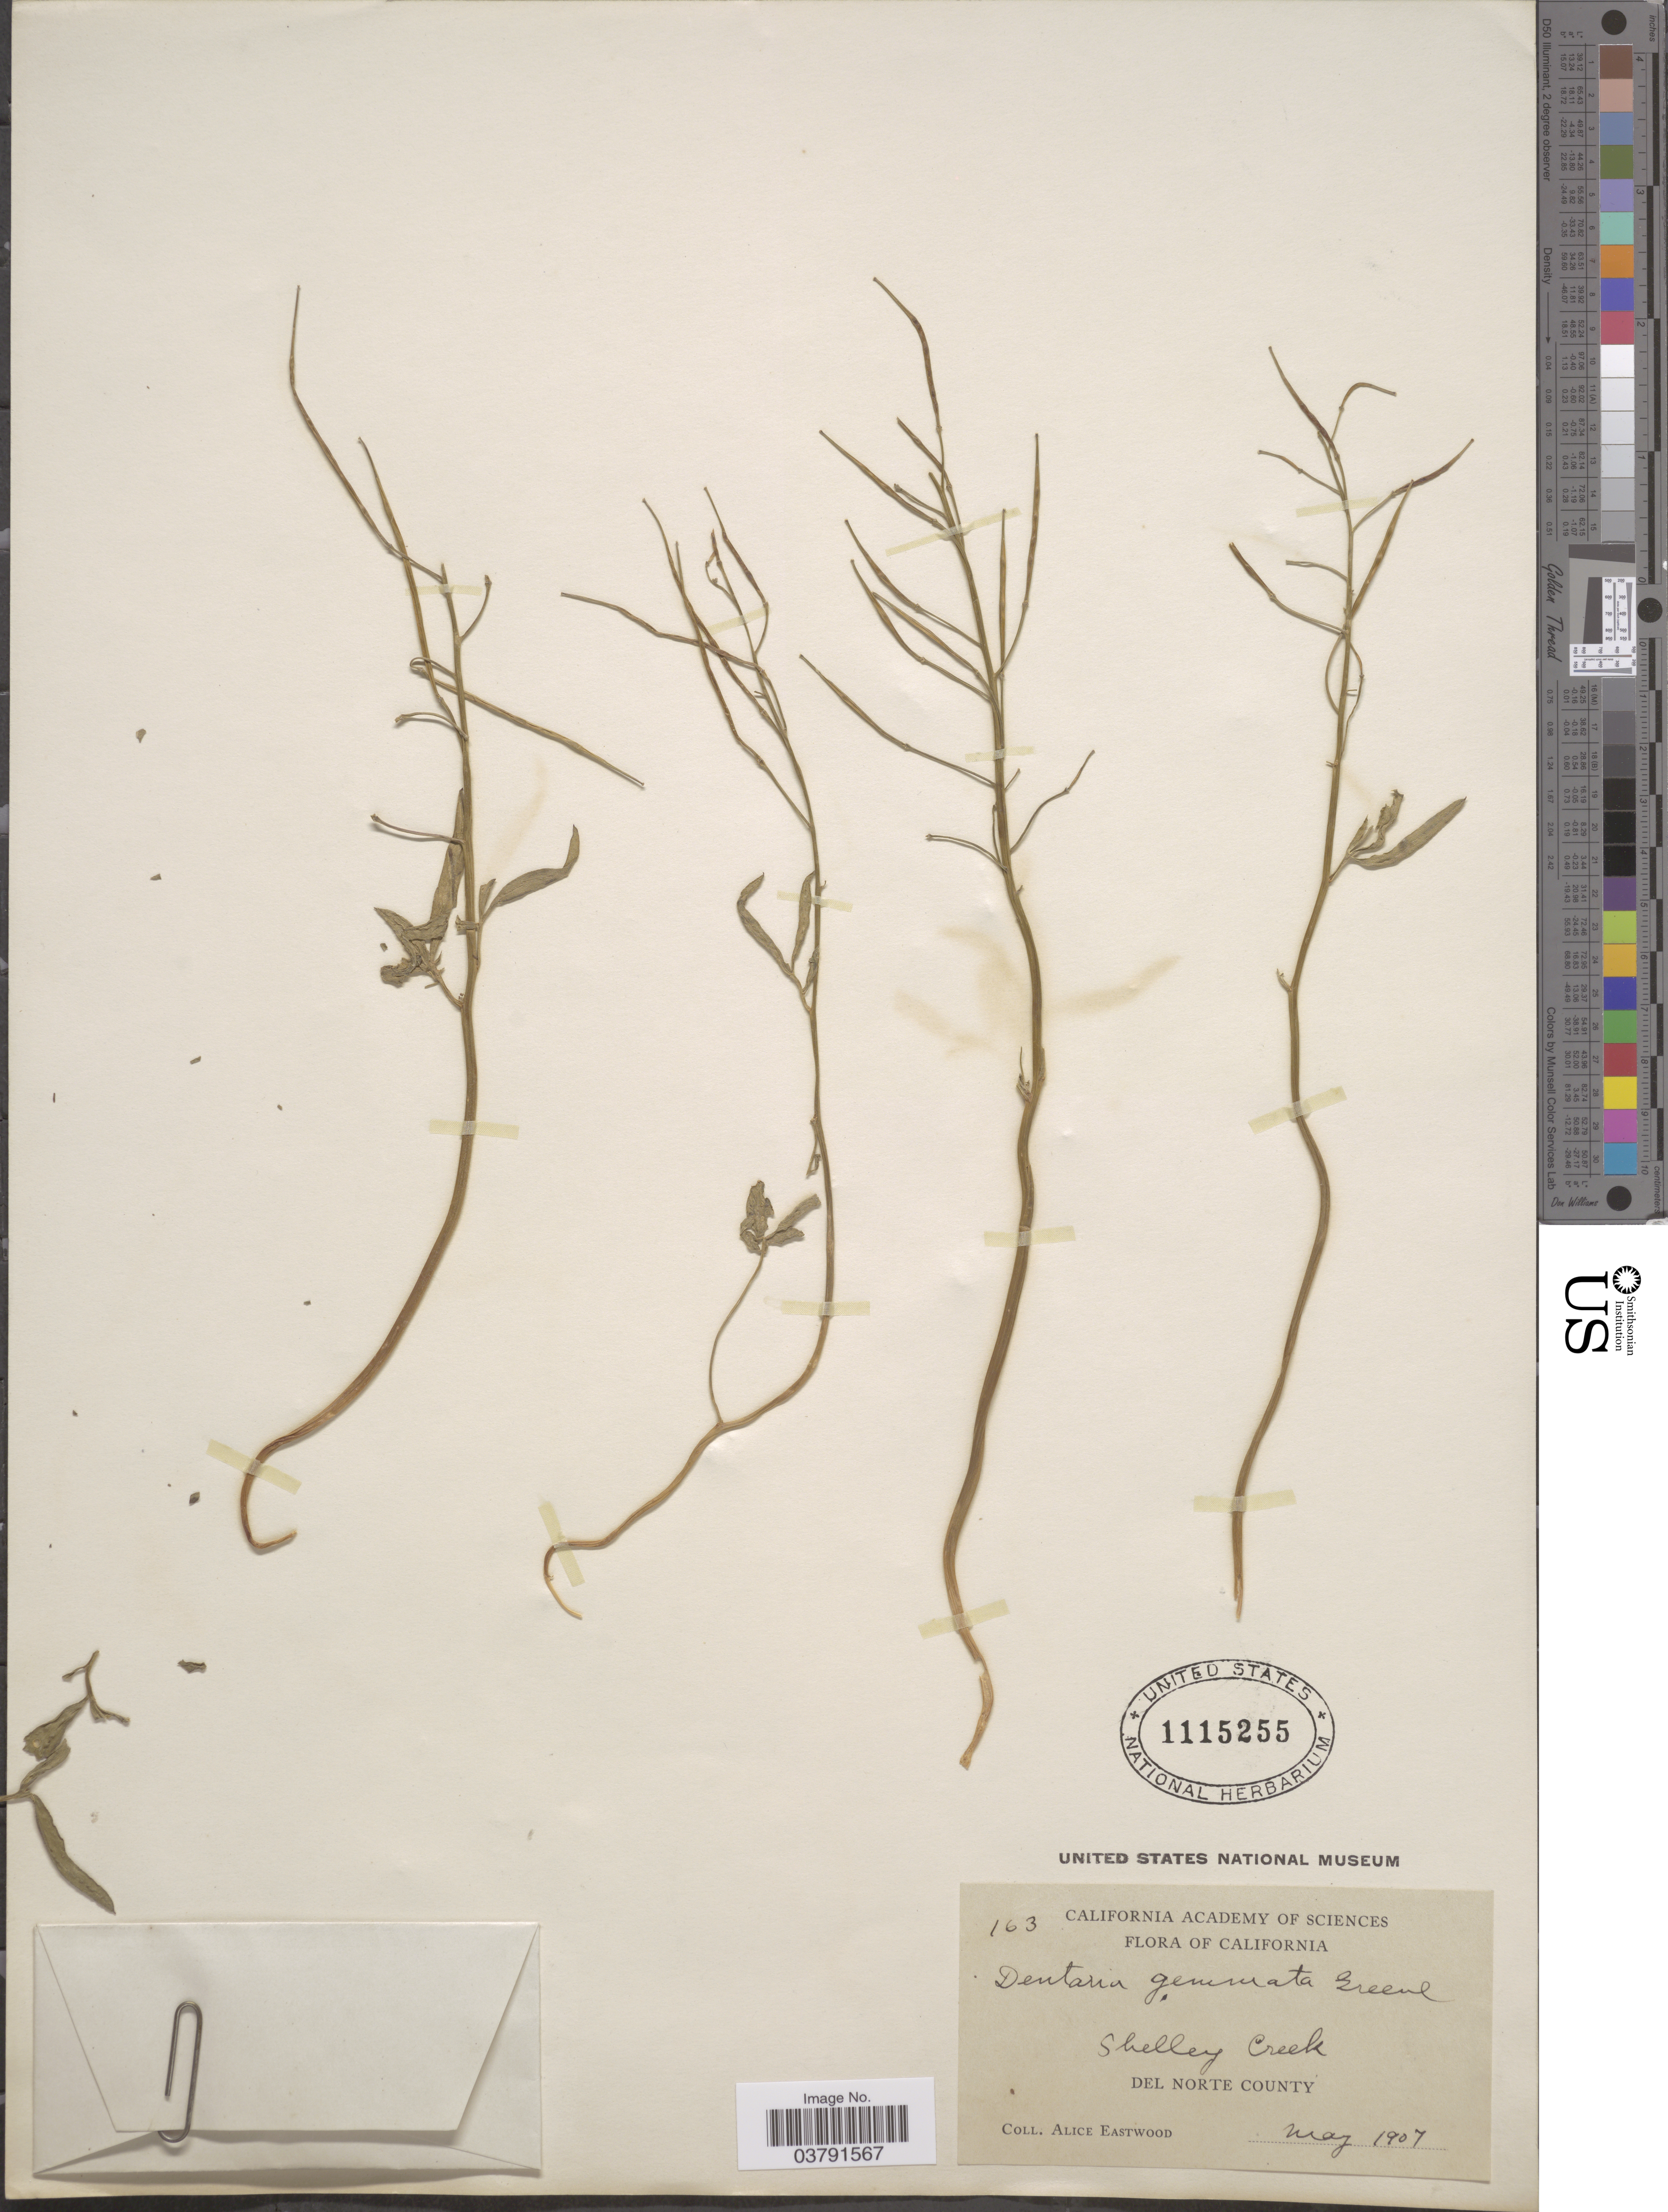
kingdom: Plantae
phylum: Tracheophyta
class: Magnoliopsida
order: Brassicales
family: Brassicaceae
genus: Dentaria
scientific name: Dentaria gemmata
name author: J.T. Howell ex Greene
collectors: A. Eastwood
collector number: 163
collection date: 1907-05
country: United States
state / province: California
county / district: Del Norte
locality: Shelley Creek. Del Norte County.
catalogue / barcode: US 1115255